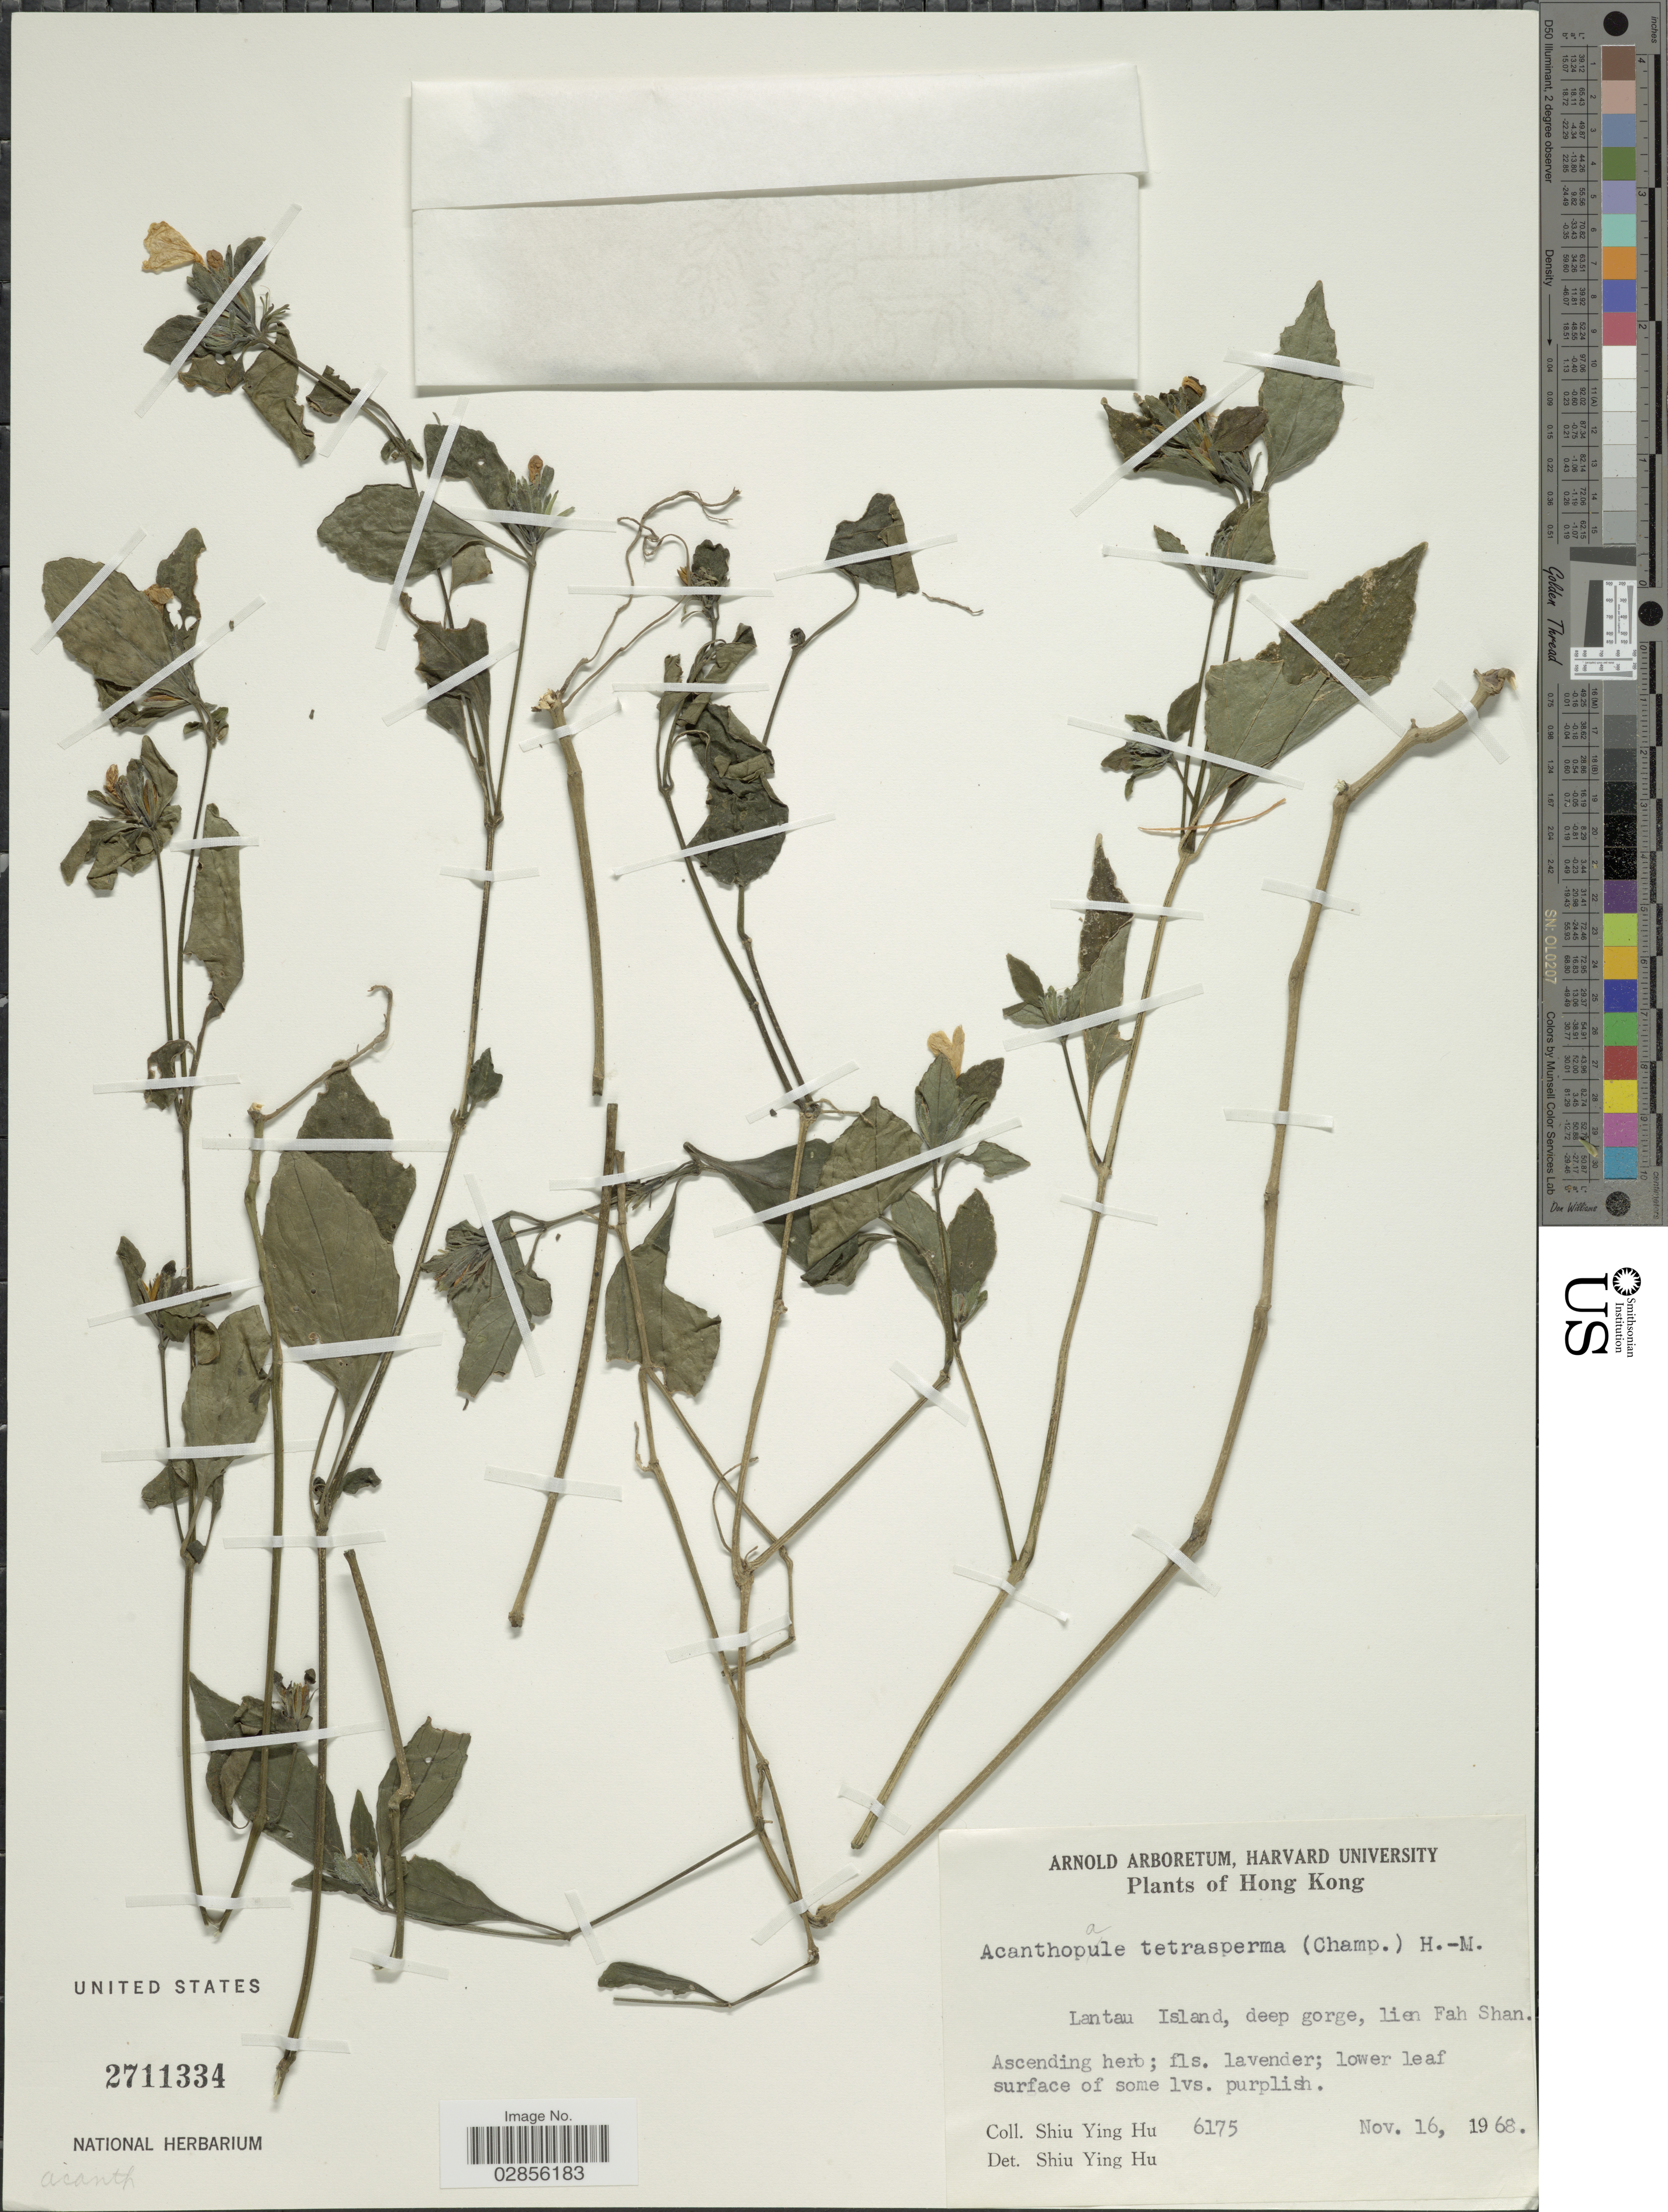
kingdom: Plantae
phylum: Tracheophyta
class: Magnoliopsida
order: Lamiales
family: Acanthaceae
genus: Acanthopale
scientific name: Acanthopale tetrasperma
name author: (Champ.) Hand.-Mazz.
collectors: S. Y. Hu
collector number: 6175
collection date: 1968-11-16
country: China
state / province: Hong Kong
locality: Lantau Island, deep gorge, lien Fah Shan.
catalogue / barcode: US 2711334